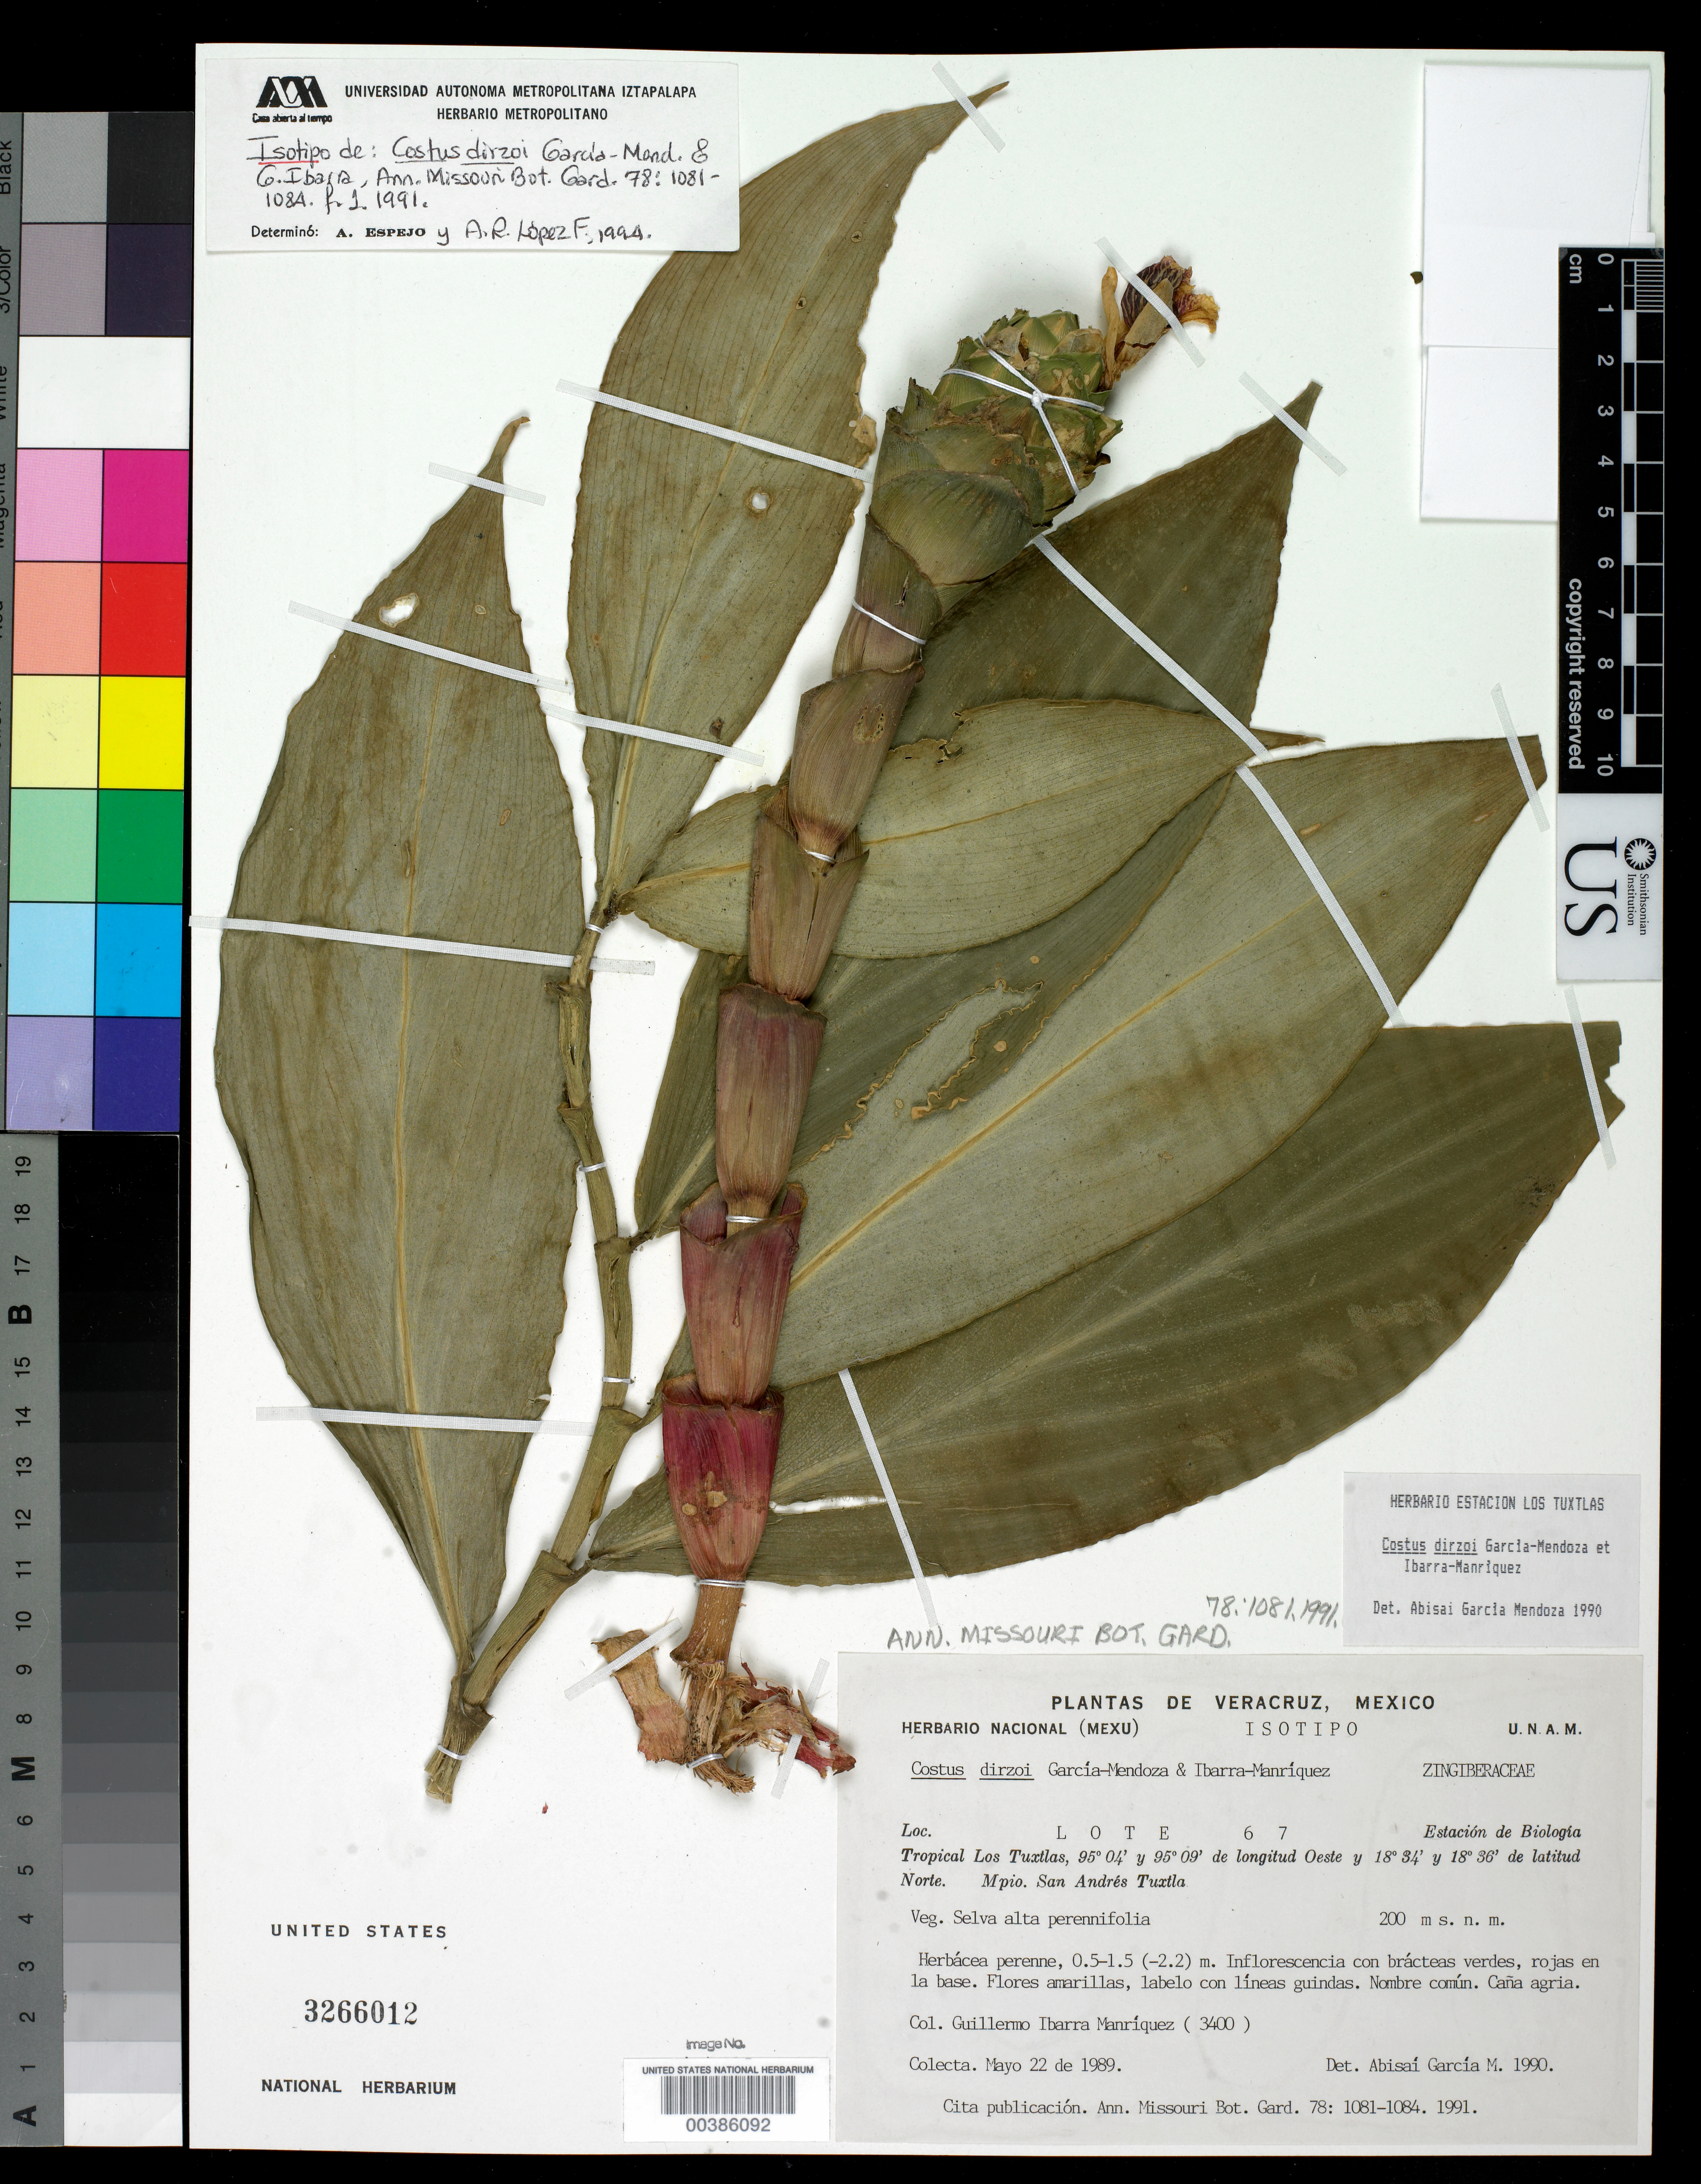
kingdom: Plantae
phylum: Tracheophyta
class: Liliopsida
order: Zingiberales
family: Costaceae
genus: Costus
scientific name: Costus dirzoi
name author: García-Mend. & Ibarra-Manr.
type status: Isotype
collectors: G. Ibarra-Manríquez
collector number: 3400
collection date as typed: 22 May 1989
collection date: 1989-05-22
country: Mexico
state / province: Veracruz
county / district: San Andres Tuxtla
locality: Estacion de Biologia Tropical Los Tuxtlas.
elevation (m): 200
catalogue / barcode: US 3266012